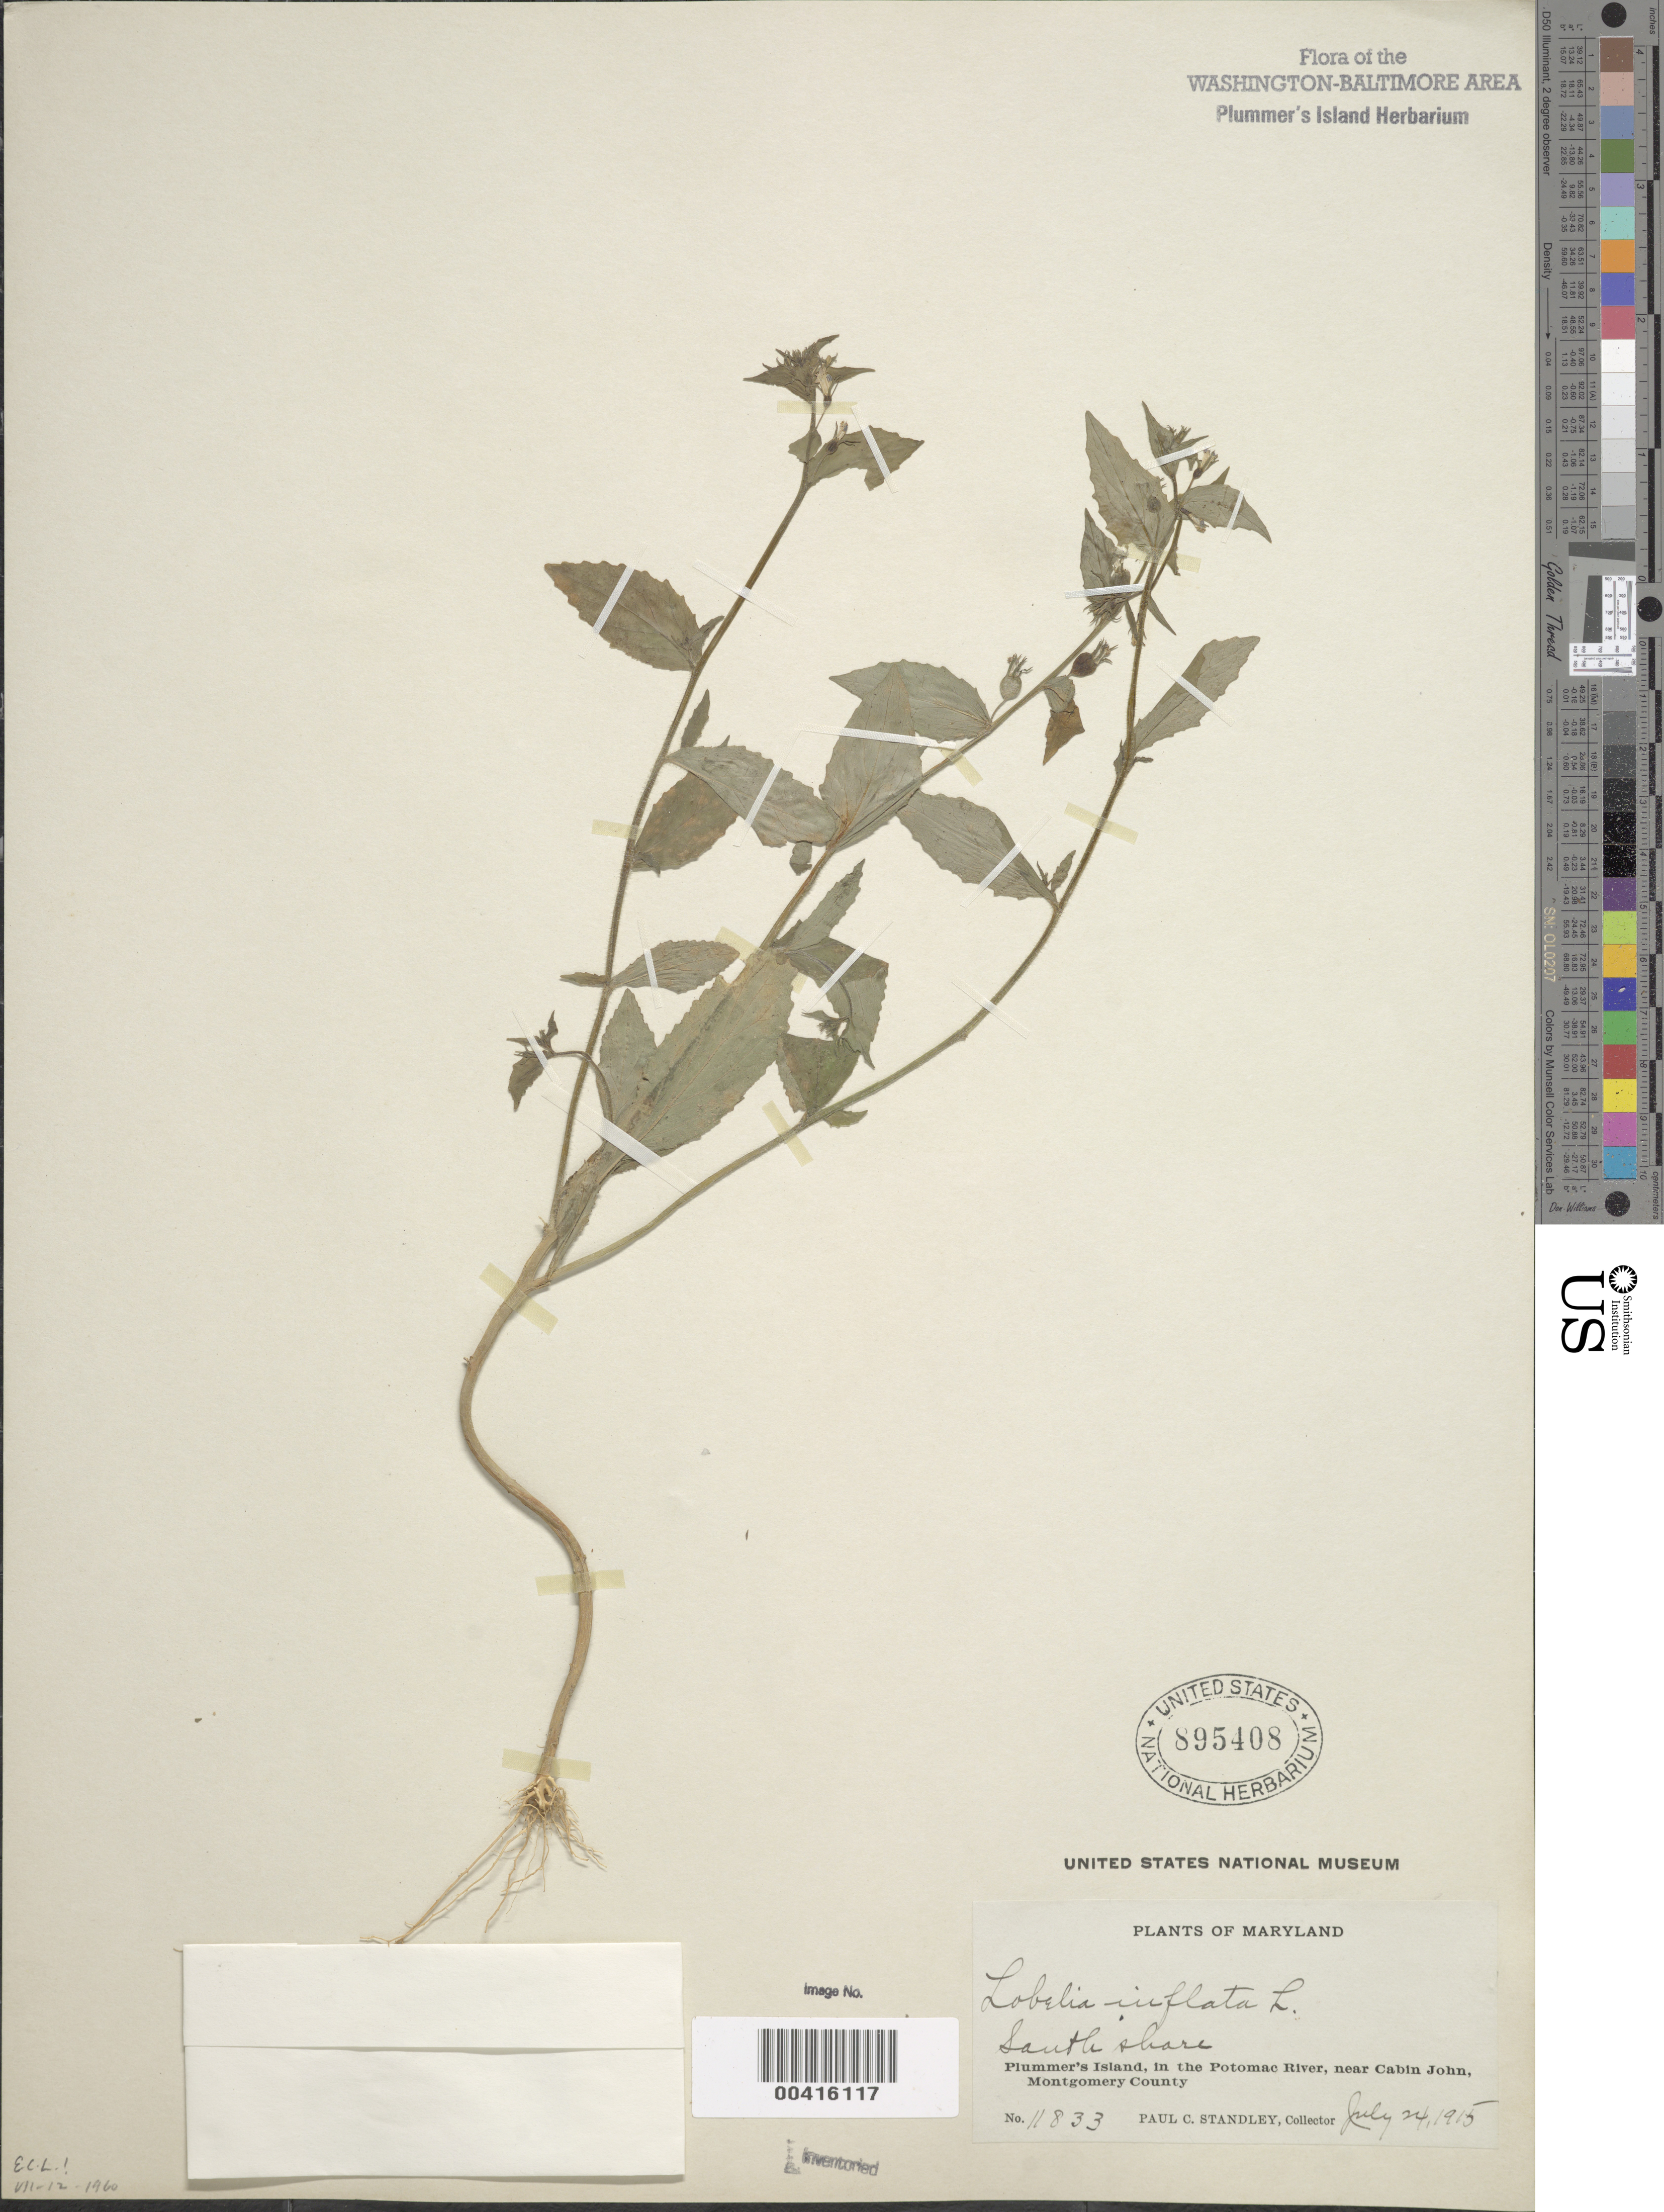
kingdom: Plantae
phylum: Tracheophyta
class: Magnoliopsida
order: Asterales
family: Campanulaceae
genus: Lobelia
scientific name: Lobelia inflata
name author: L.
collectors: P. C. Standley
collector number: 11833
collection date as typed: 24 Jul 1915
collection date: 1915-07-24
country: United States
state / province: Maryland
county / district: Montgomery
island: Plummers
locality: Plummer's Island; south shore C. & O. Canal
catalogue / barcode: US 895408